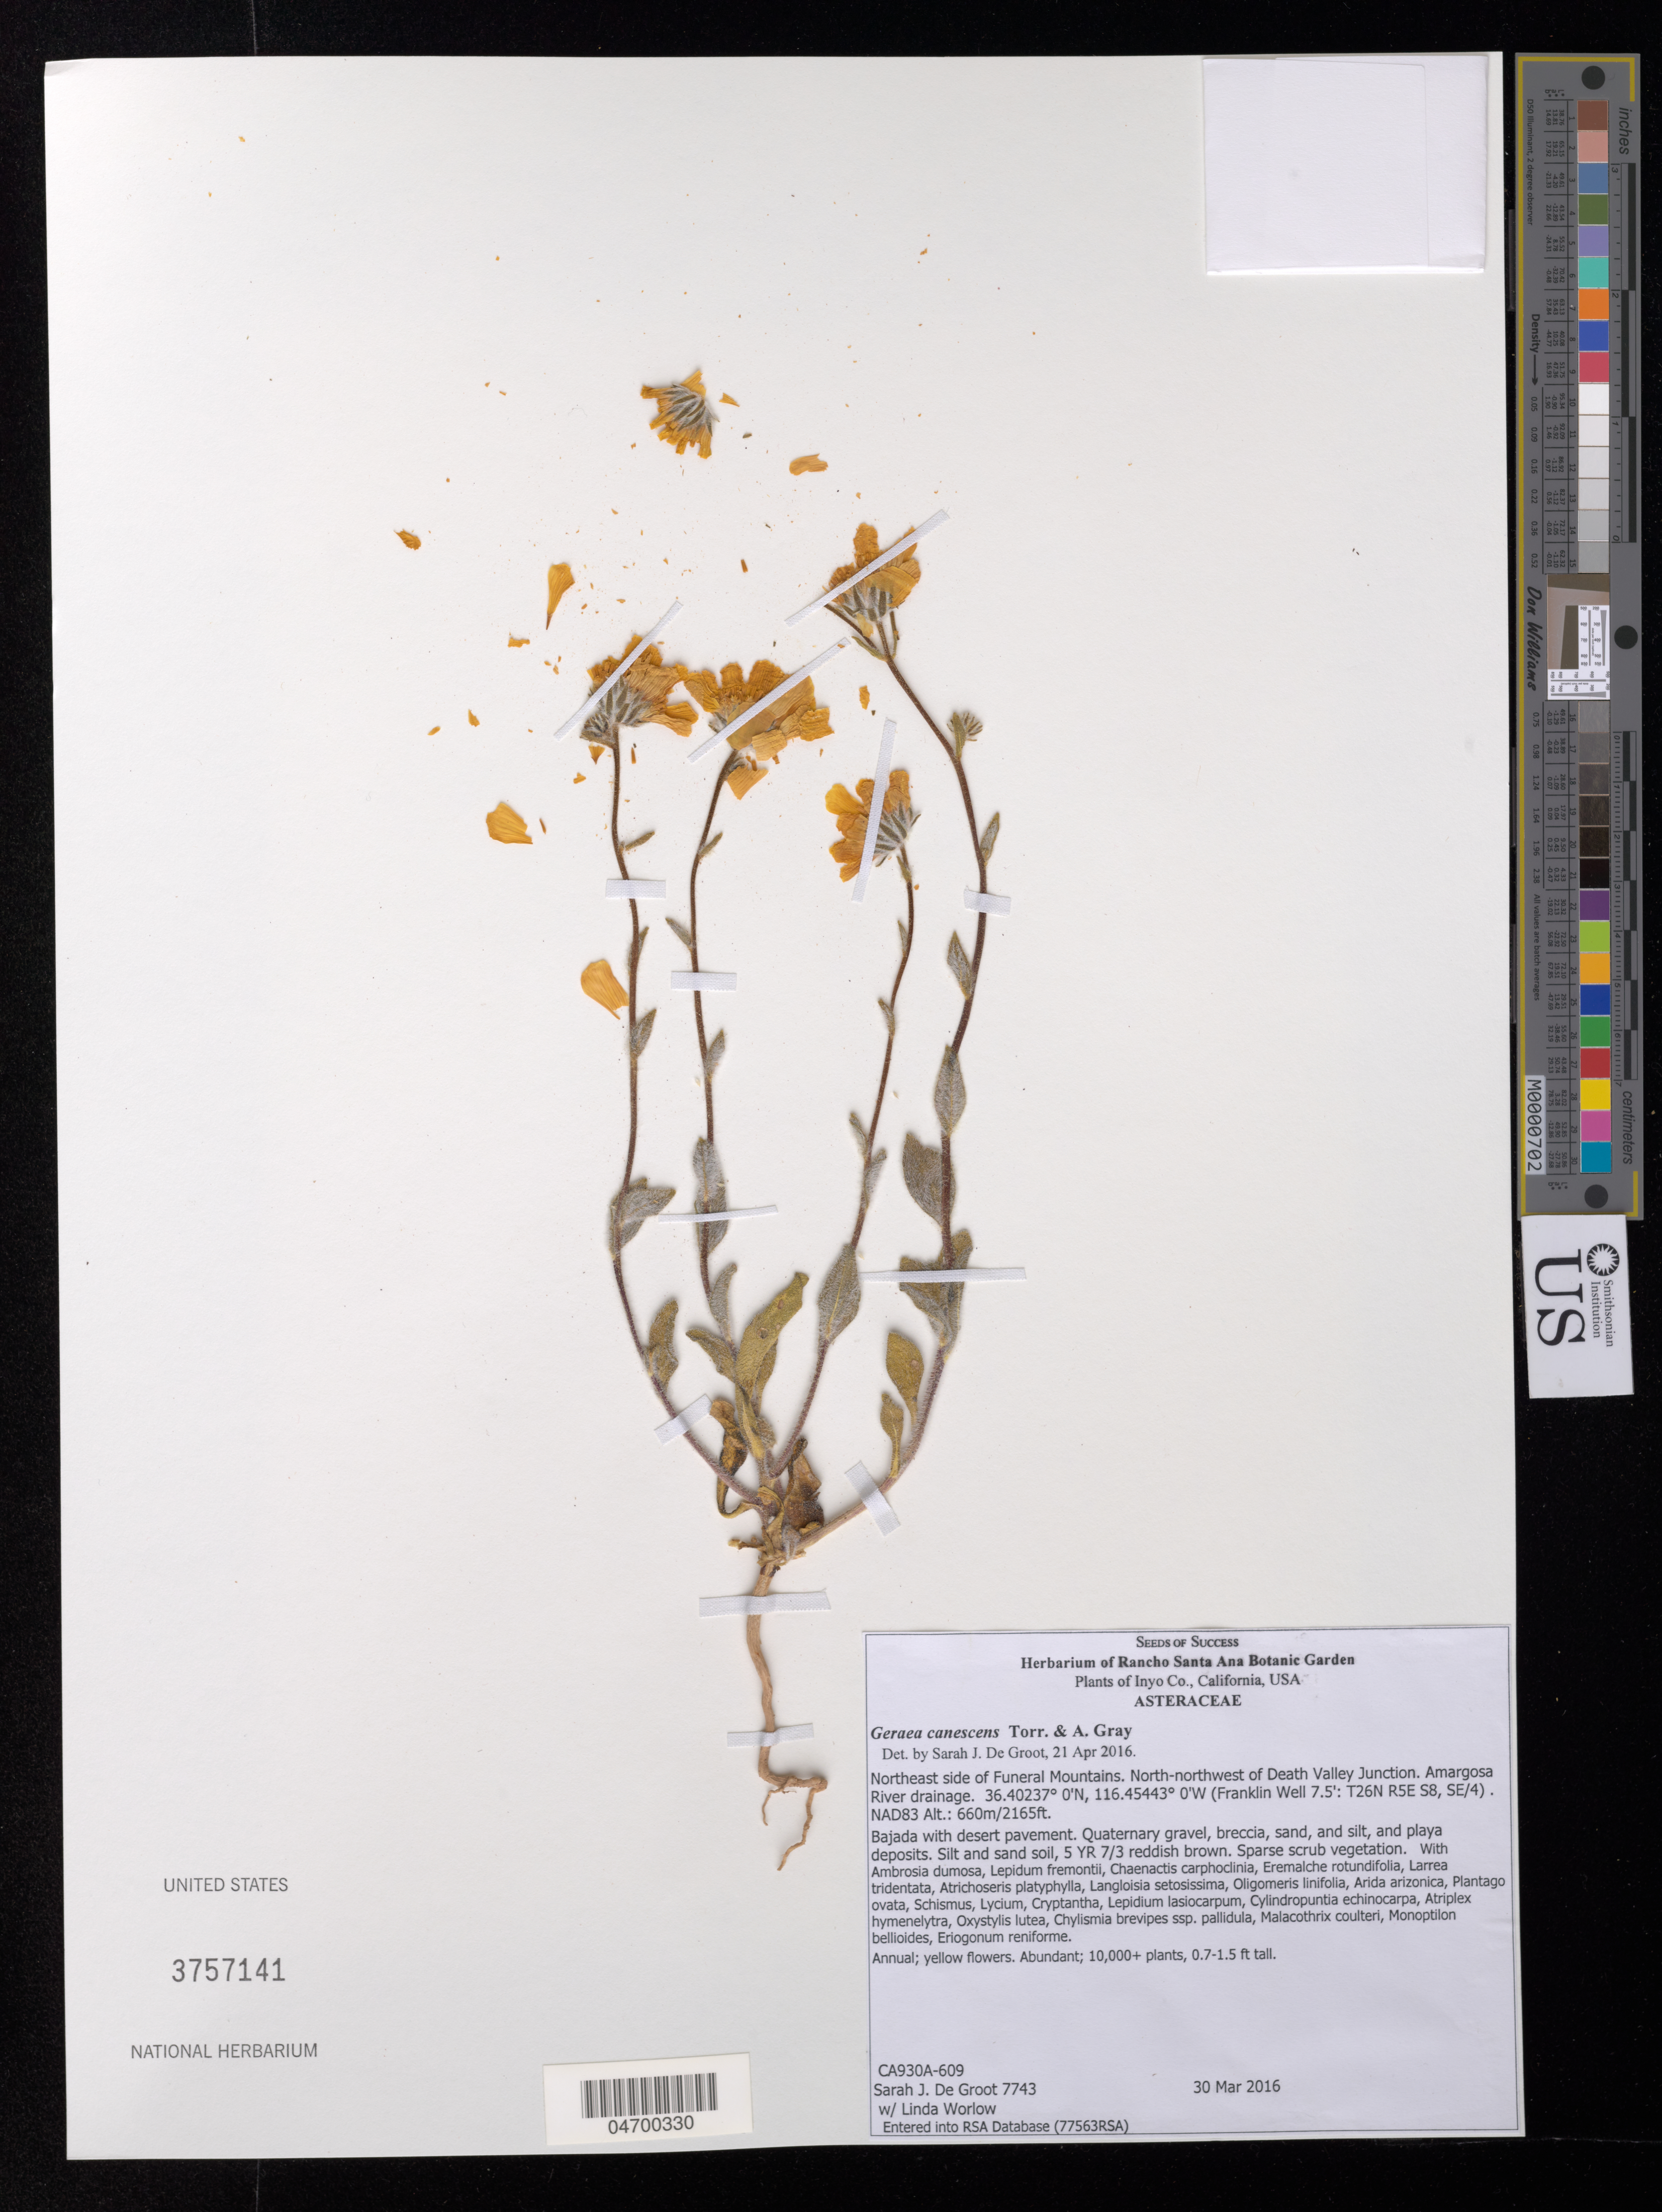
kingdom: Plantae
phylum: Tracheophyta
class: Magnoliopsida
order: Asterales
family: Asteraceae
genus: Geraea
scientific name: Geraea canescens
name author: Torr. & A. Gray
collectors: S. De Groot & L. Worlow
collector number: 7743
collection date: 2016-03-30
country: United States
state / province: California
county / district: Inyo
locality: Inyo Co. Northeast side of Funeral Mountains. North-northwest of Death Valley Junction. Amargosa River drainage. (Franklin Well 7.5': T26N R5E S8, SE/4). NAD83.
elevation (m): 660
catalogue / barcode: US 3757141